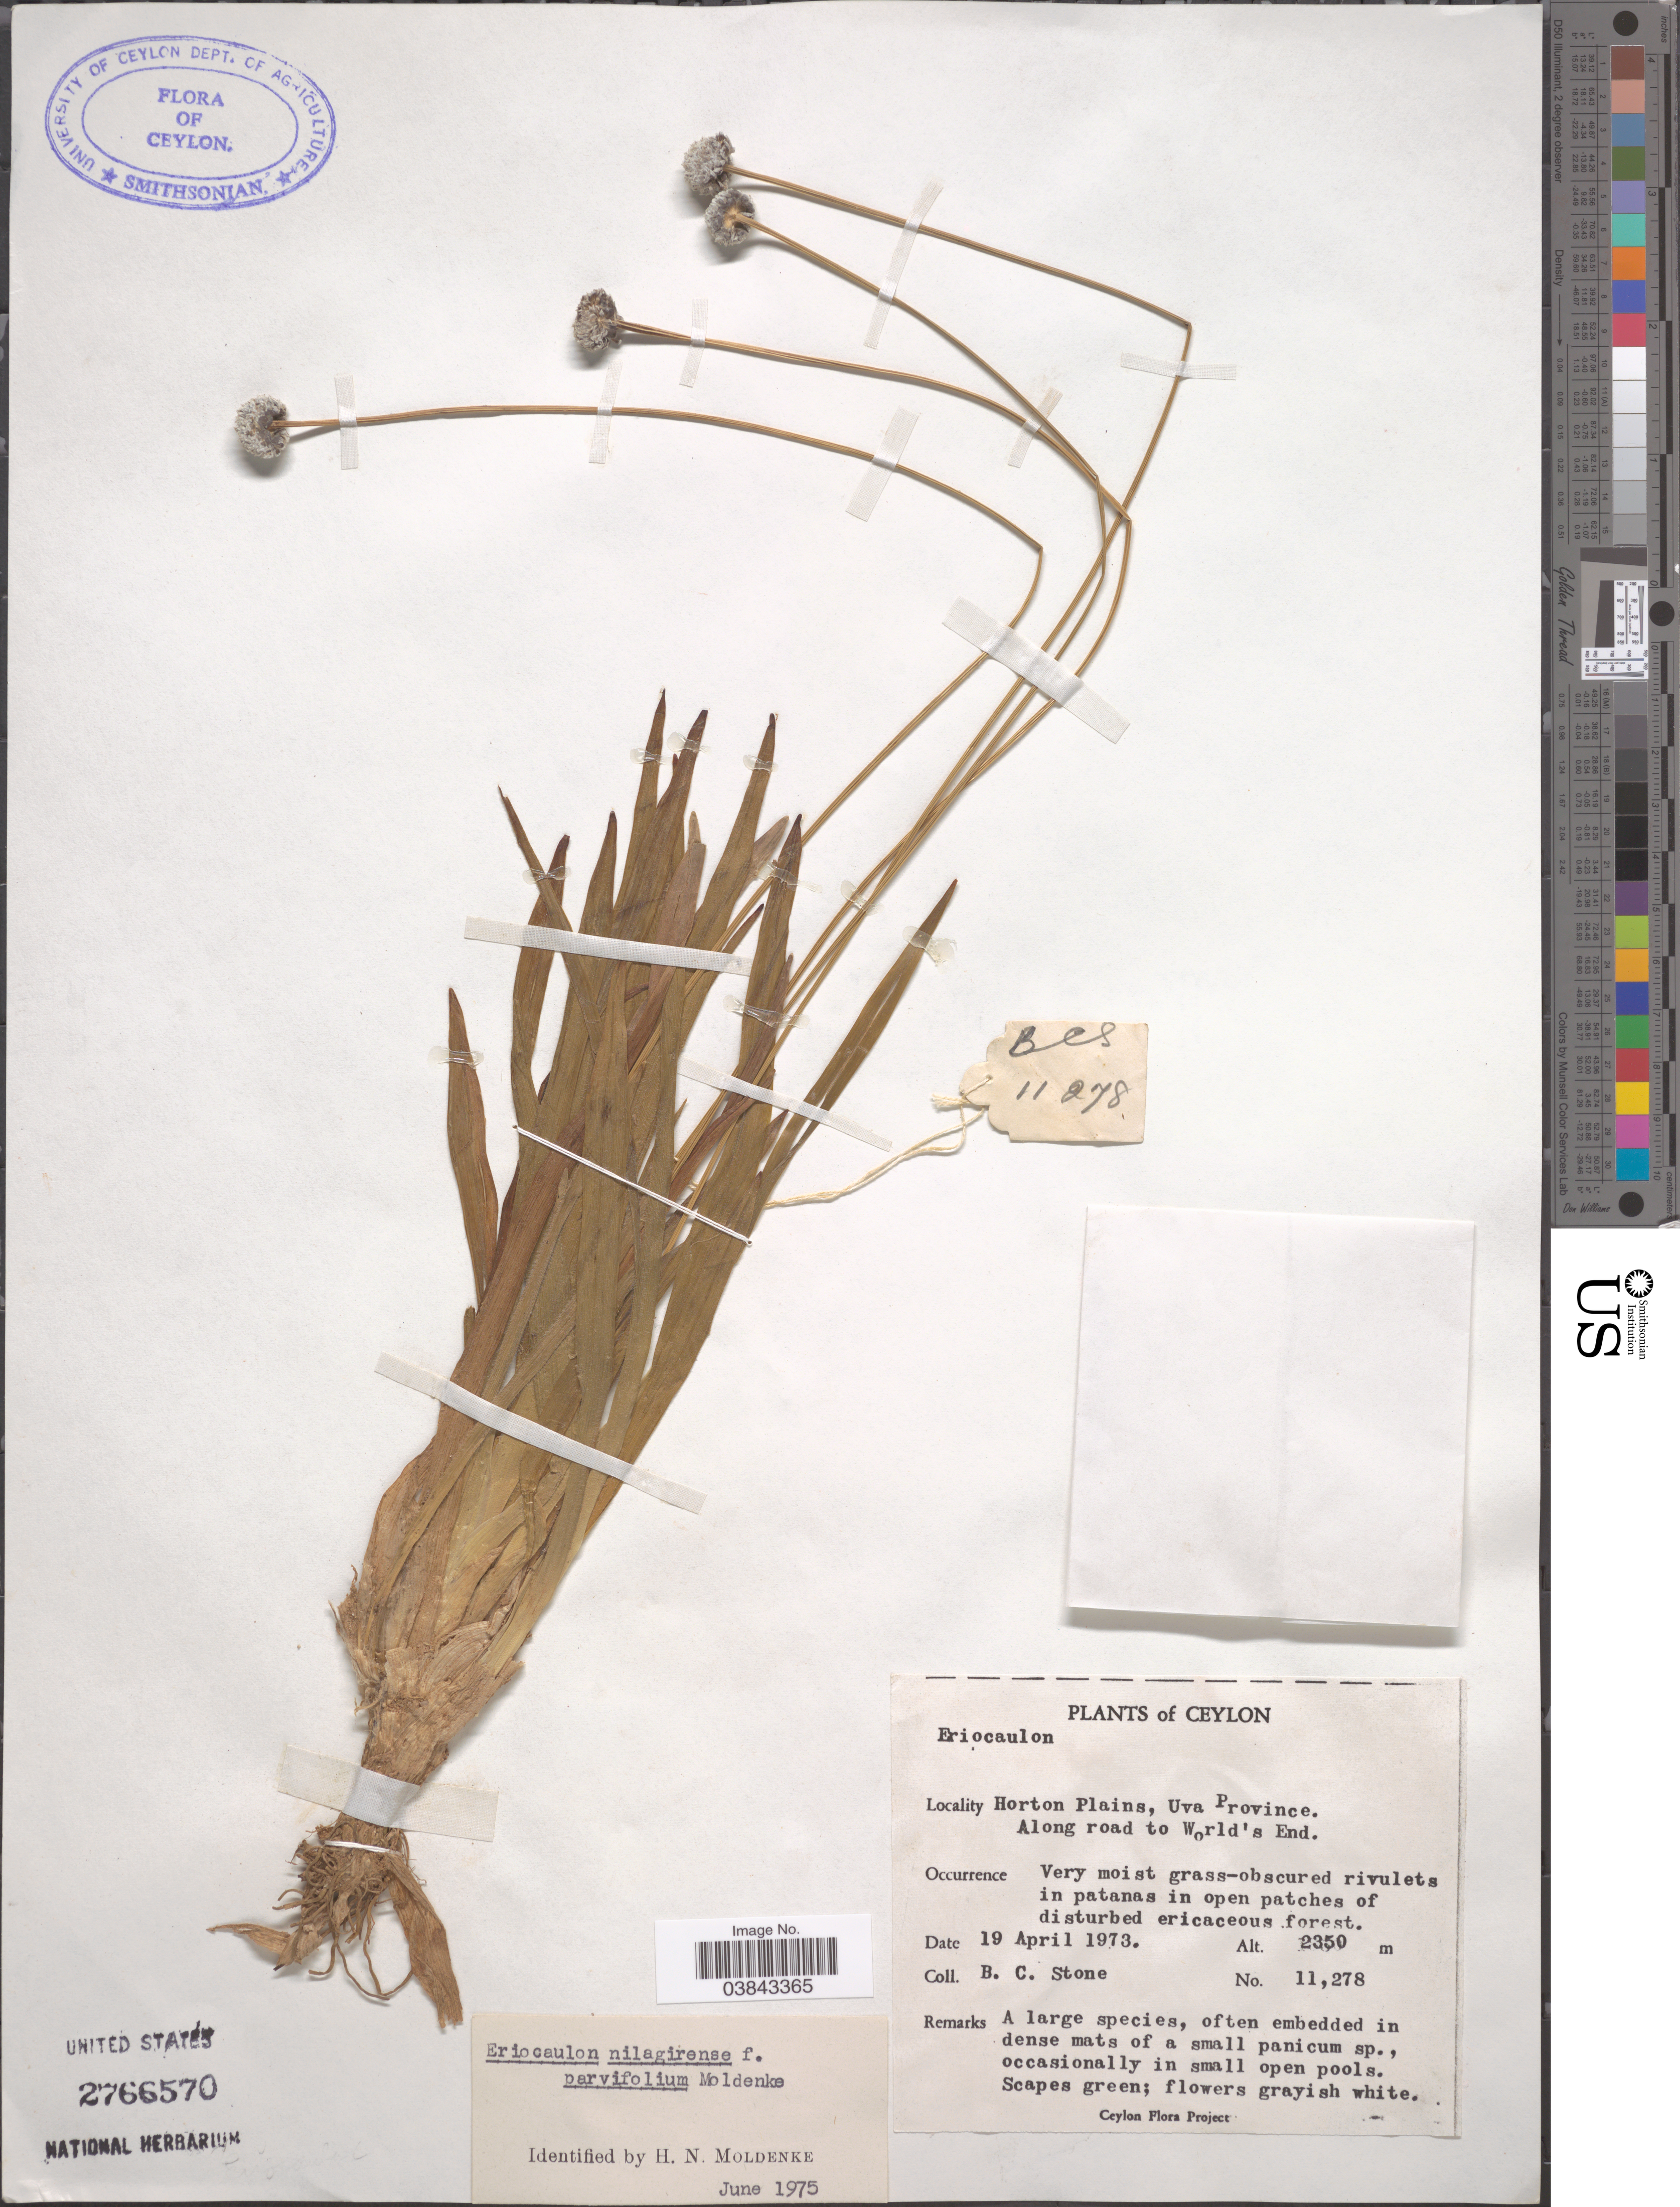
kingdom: Plantae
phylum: Tracheophyta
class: Liliopsida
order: Poales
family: Eriocaulaceae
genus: Eriocaulon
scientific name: Eriocaulon brownianum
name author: Mart.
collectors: B. C. Stone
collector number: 11278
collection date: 1973-04-19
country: Sri Lanka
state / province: Uva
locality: Ceylon. Horton Plains, Uva Province. Along road to Wold's End.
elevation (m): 2350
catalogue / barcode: US 2766570